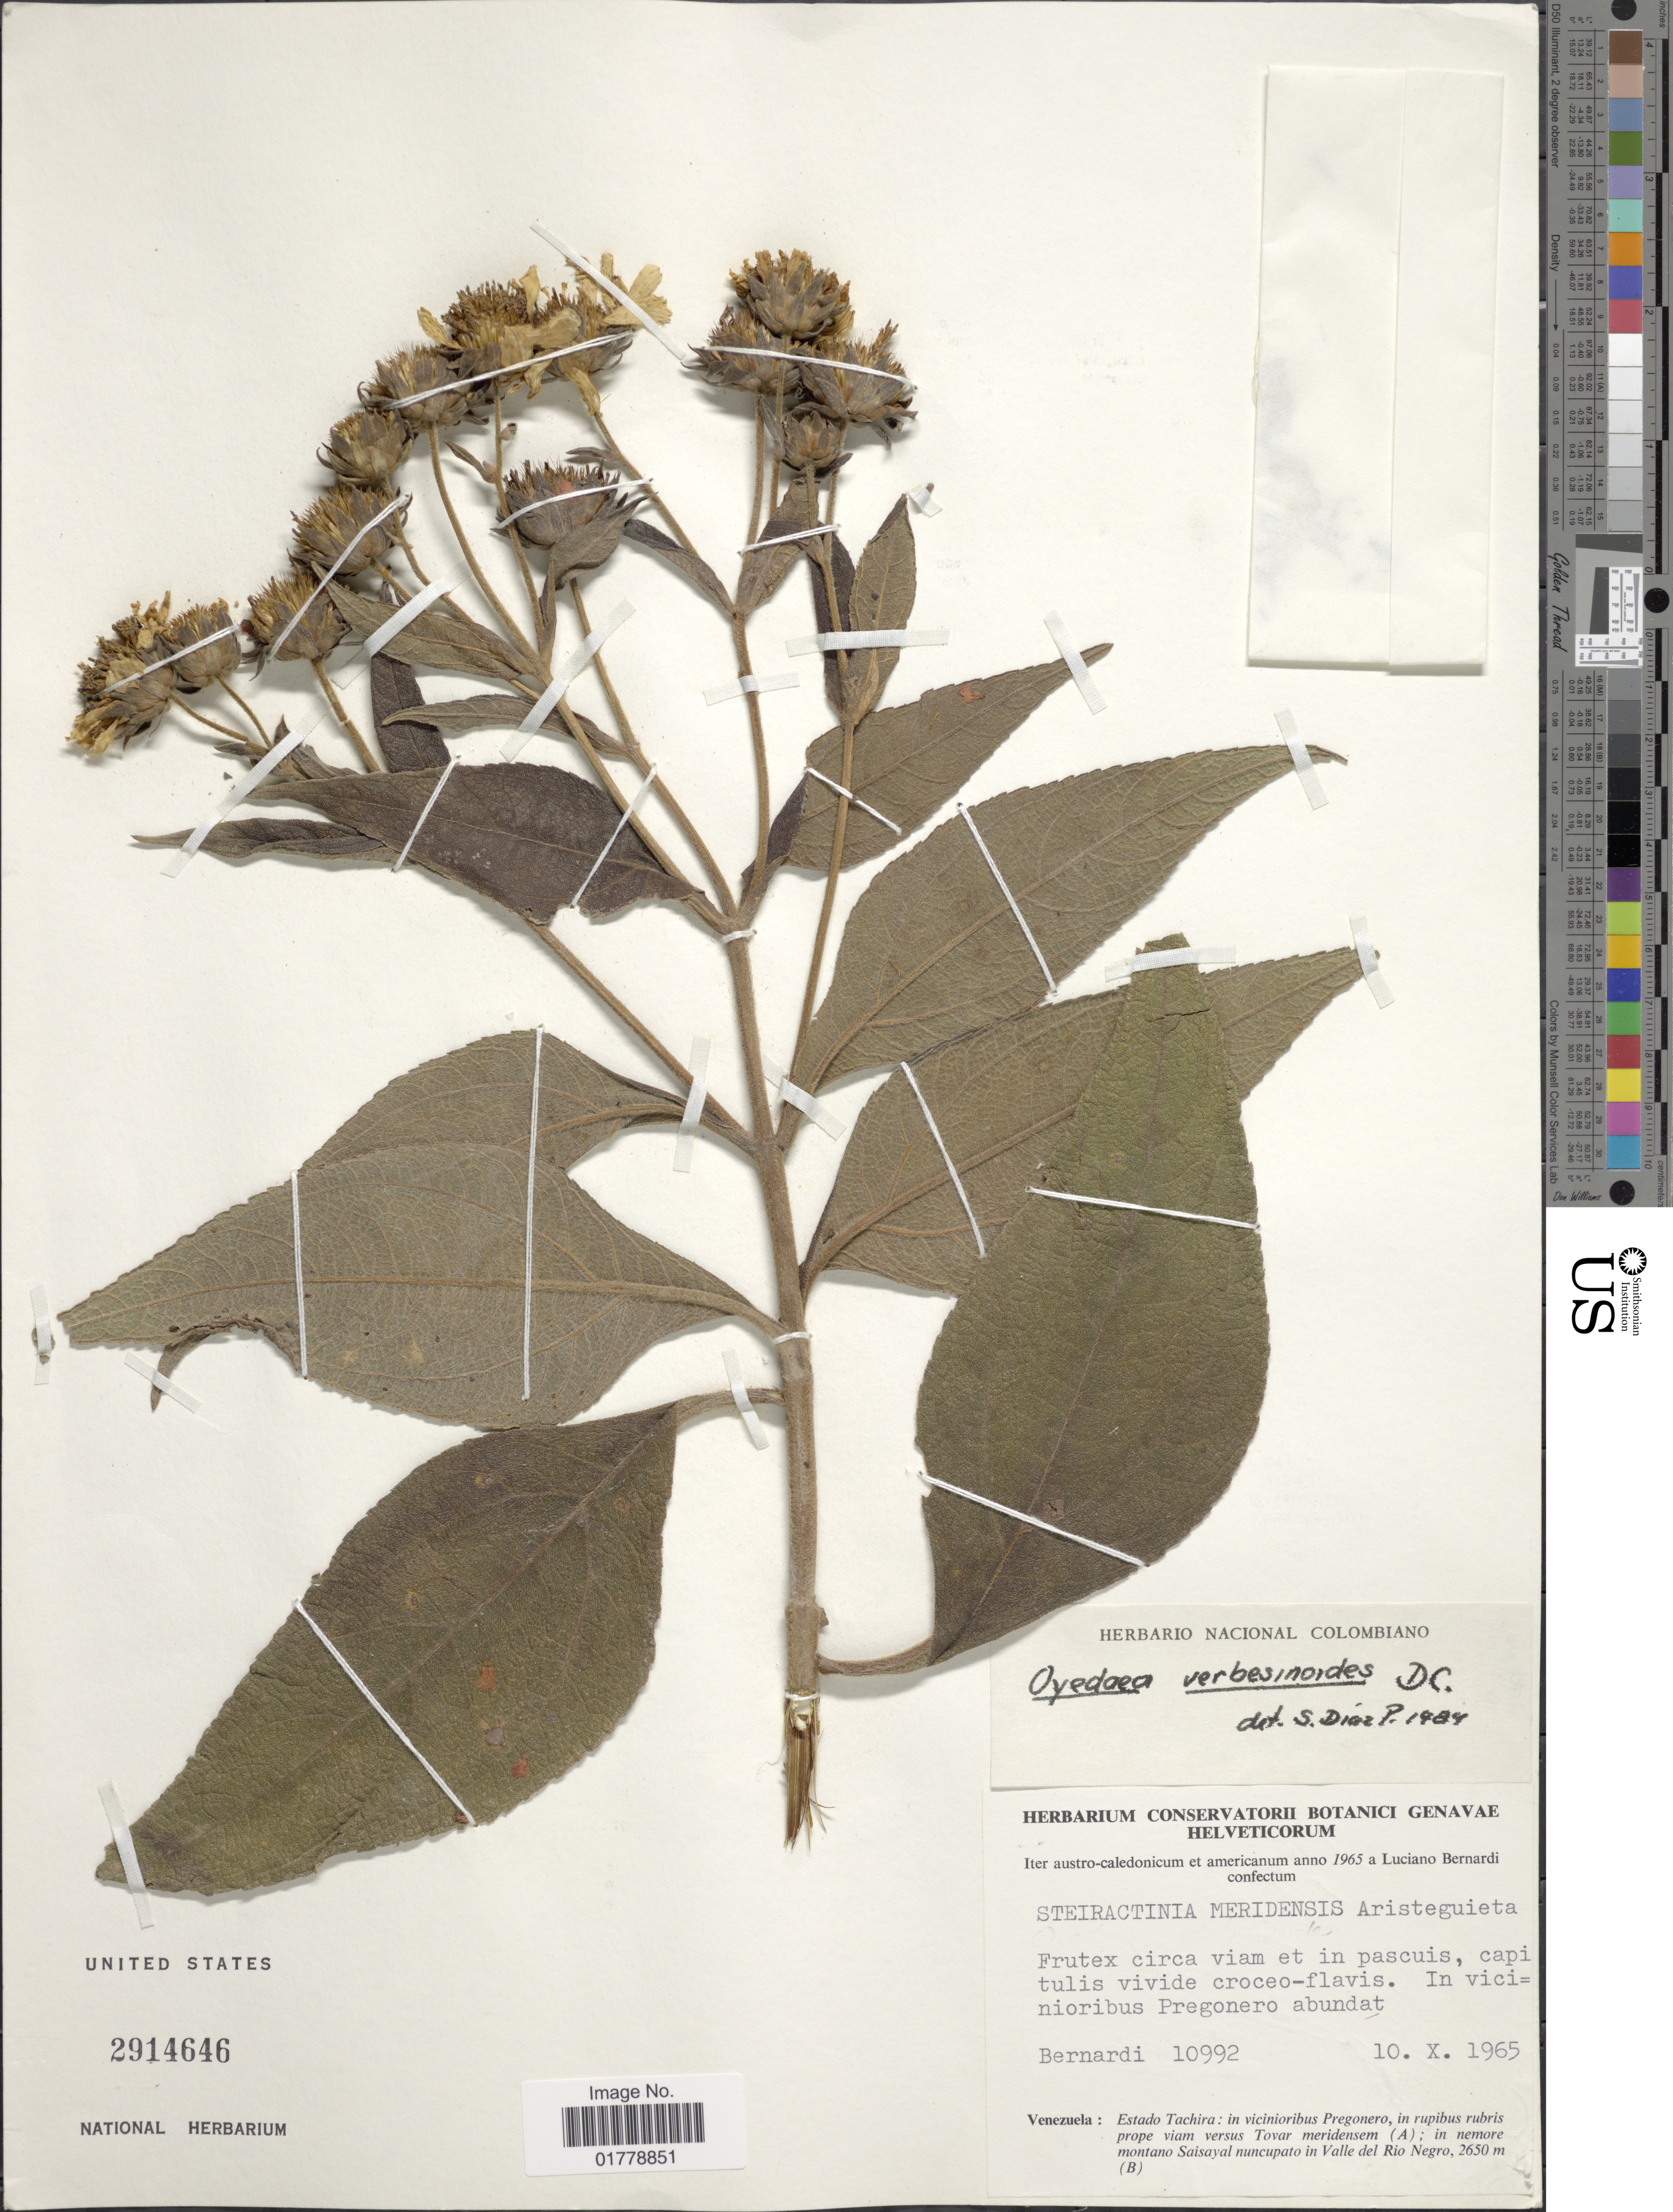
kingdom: Plantae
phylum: Tracheophyta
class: Magnoliopsida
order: Asterales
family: Asteraceae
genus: Oyedaea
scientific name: Oyedaea verbesinoides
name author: DC.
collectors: L. Bernardi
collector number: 10992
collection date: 1965-10-10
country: Venezuela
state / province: Tachira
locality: Venezuela: Estado Tachira: in vicinioribus Pregonero, in rupibus rubris prope viam versus Tovar meridensem (A); in nemore montano Saisayal nuncupato in Valle del Rio Negro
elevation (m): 2650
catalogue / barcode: US 2914646